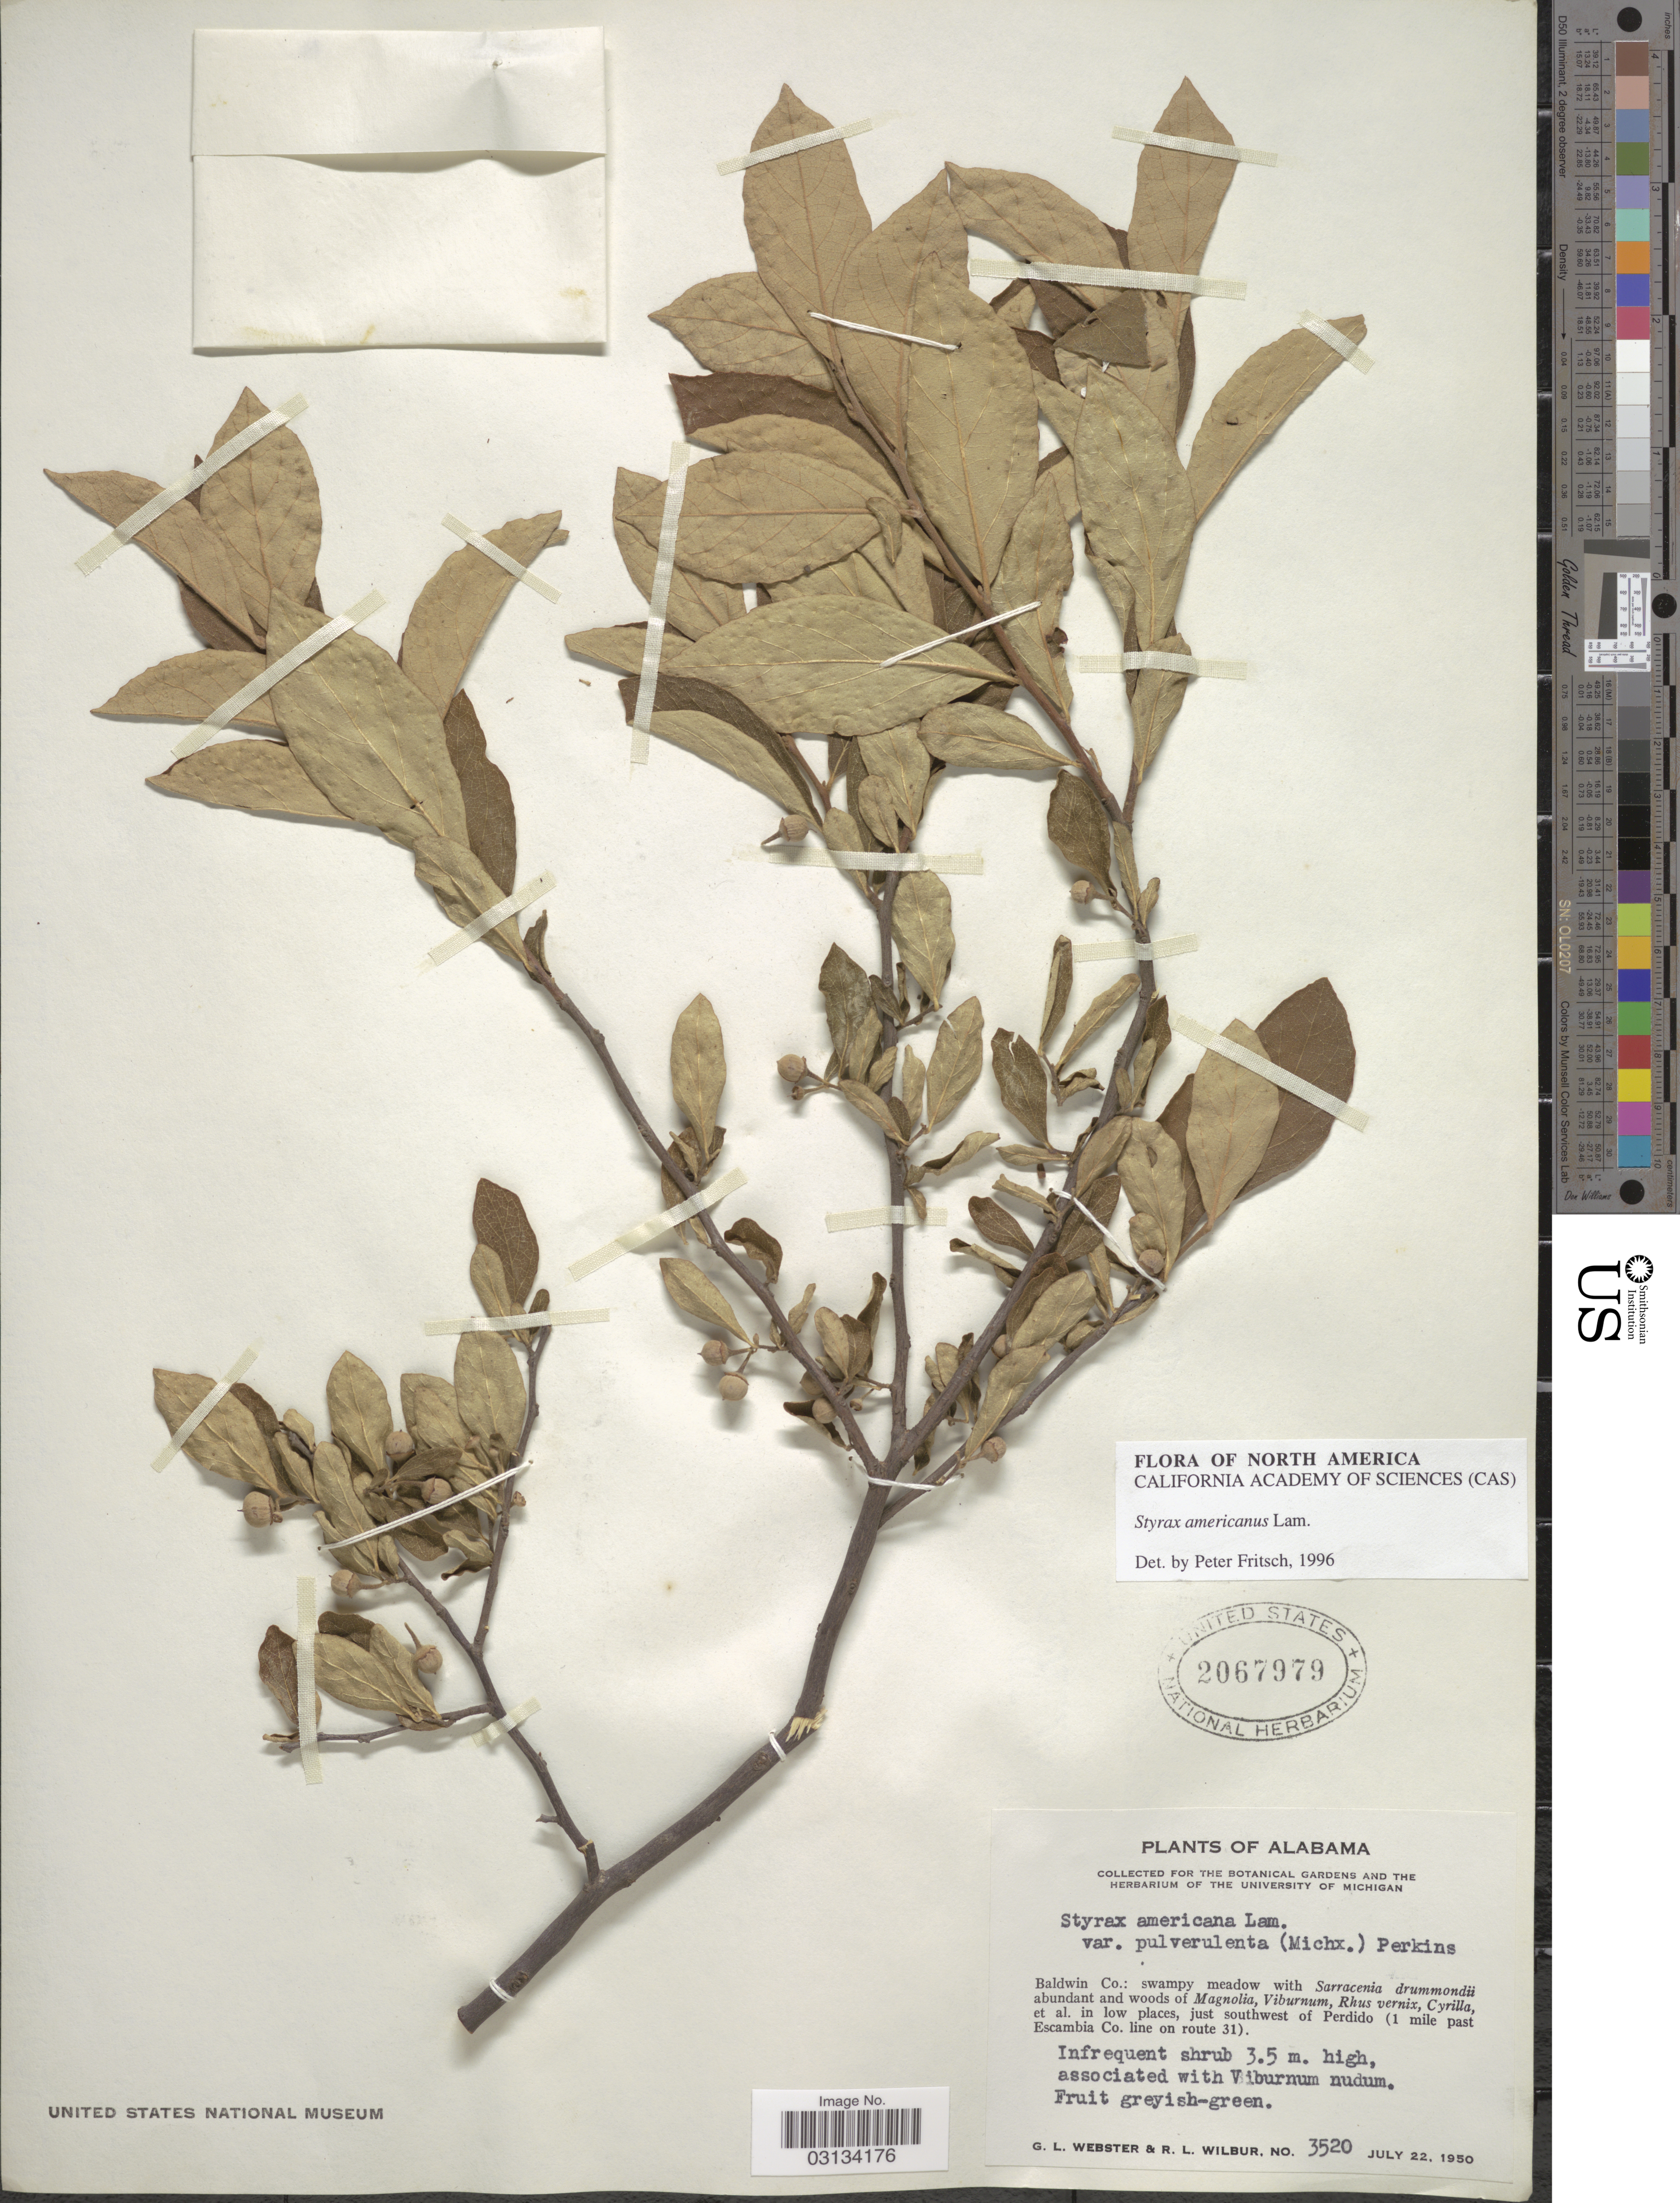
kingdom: Plantae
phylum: Tracheophyta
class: Magnoliopsida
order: Ericales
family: Styracaceae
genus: Styrax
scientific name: Styrax americanus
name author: Lam.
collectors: G. L. Webster & R. L. Wilbur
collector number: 3520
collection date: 1950-07-22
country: United States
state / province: Alabama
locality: Baldwin Co.: Just southwest of Perdido (1 mile past Escambia Co. line on route 31).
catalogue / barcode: US 2067979